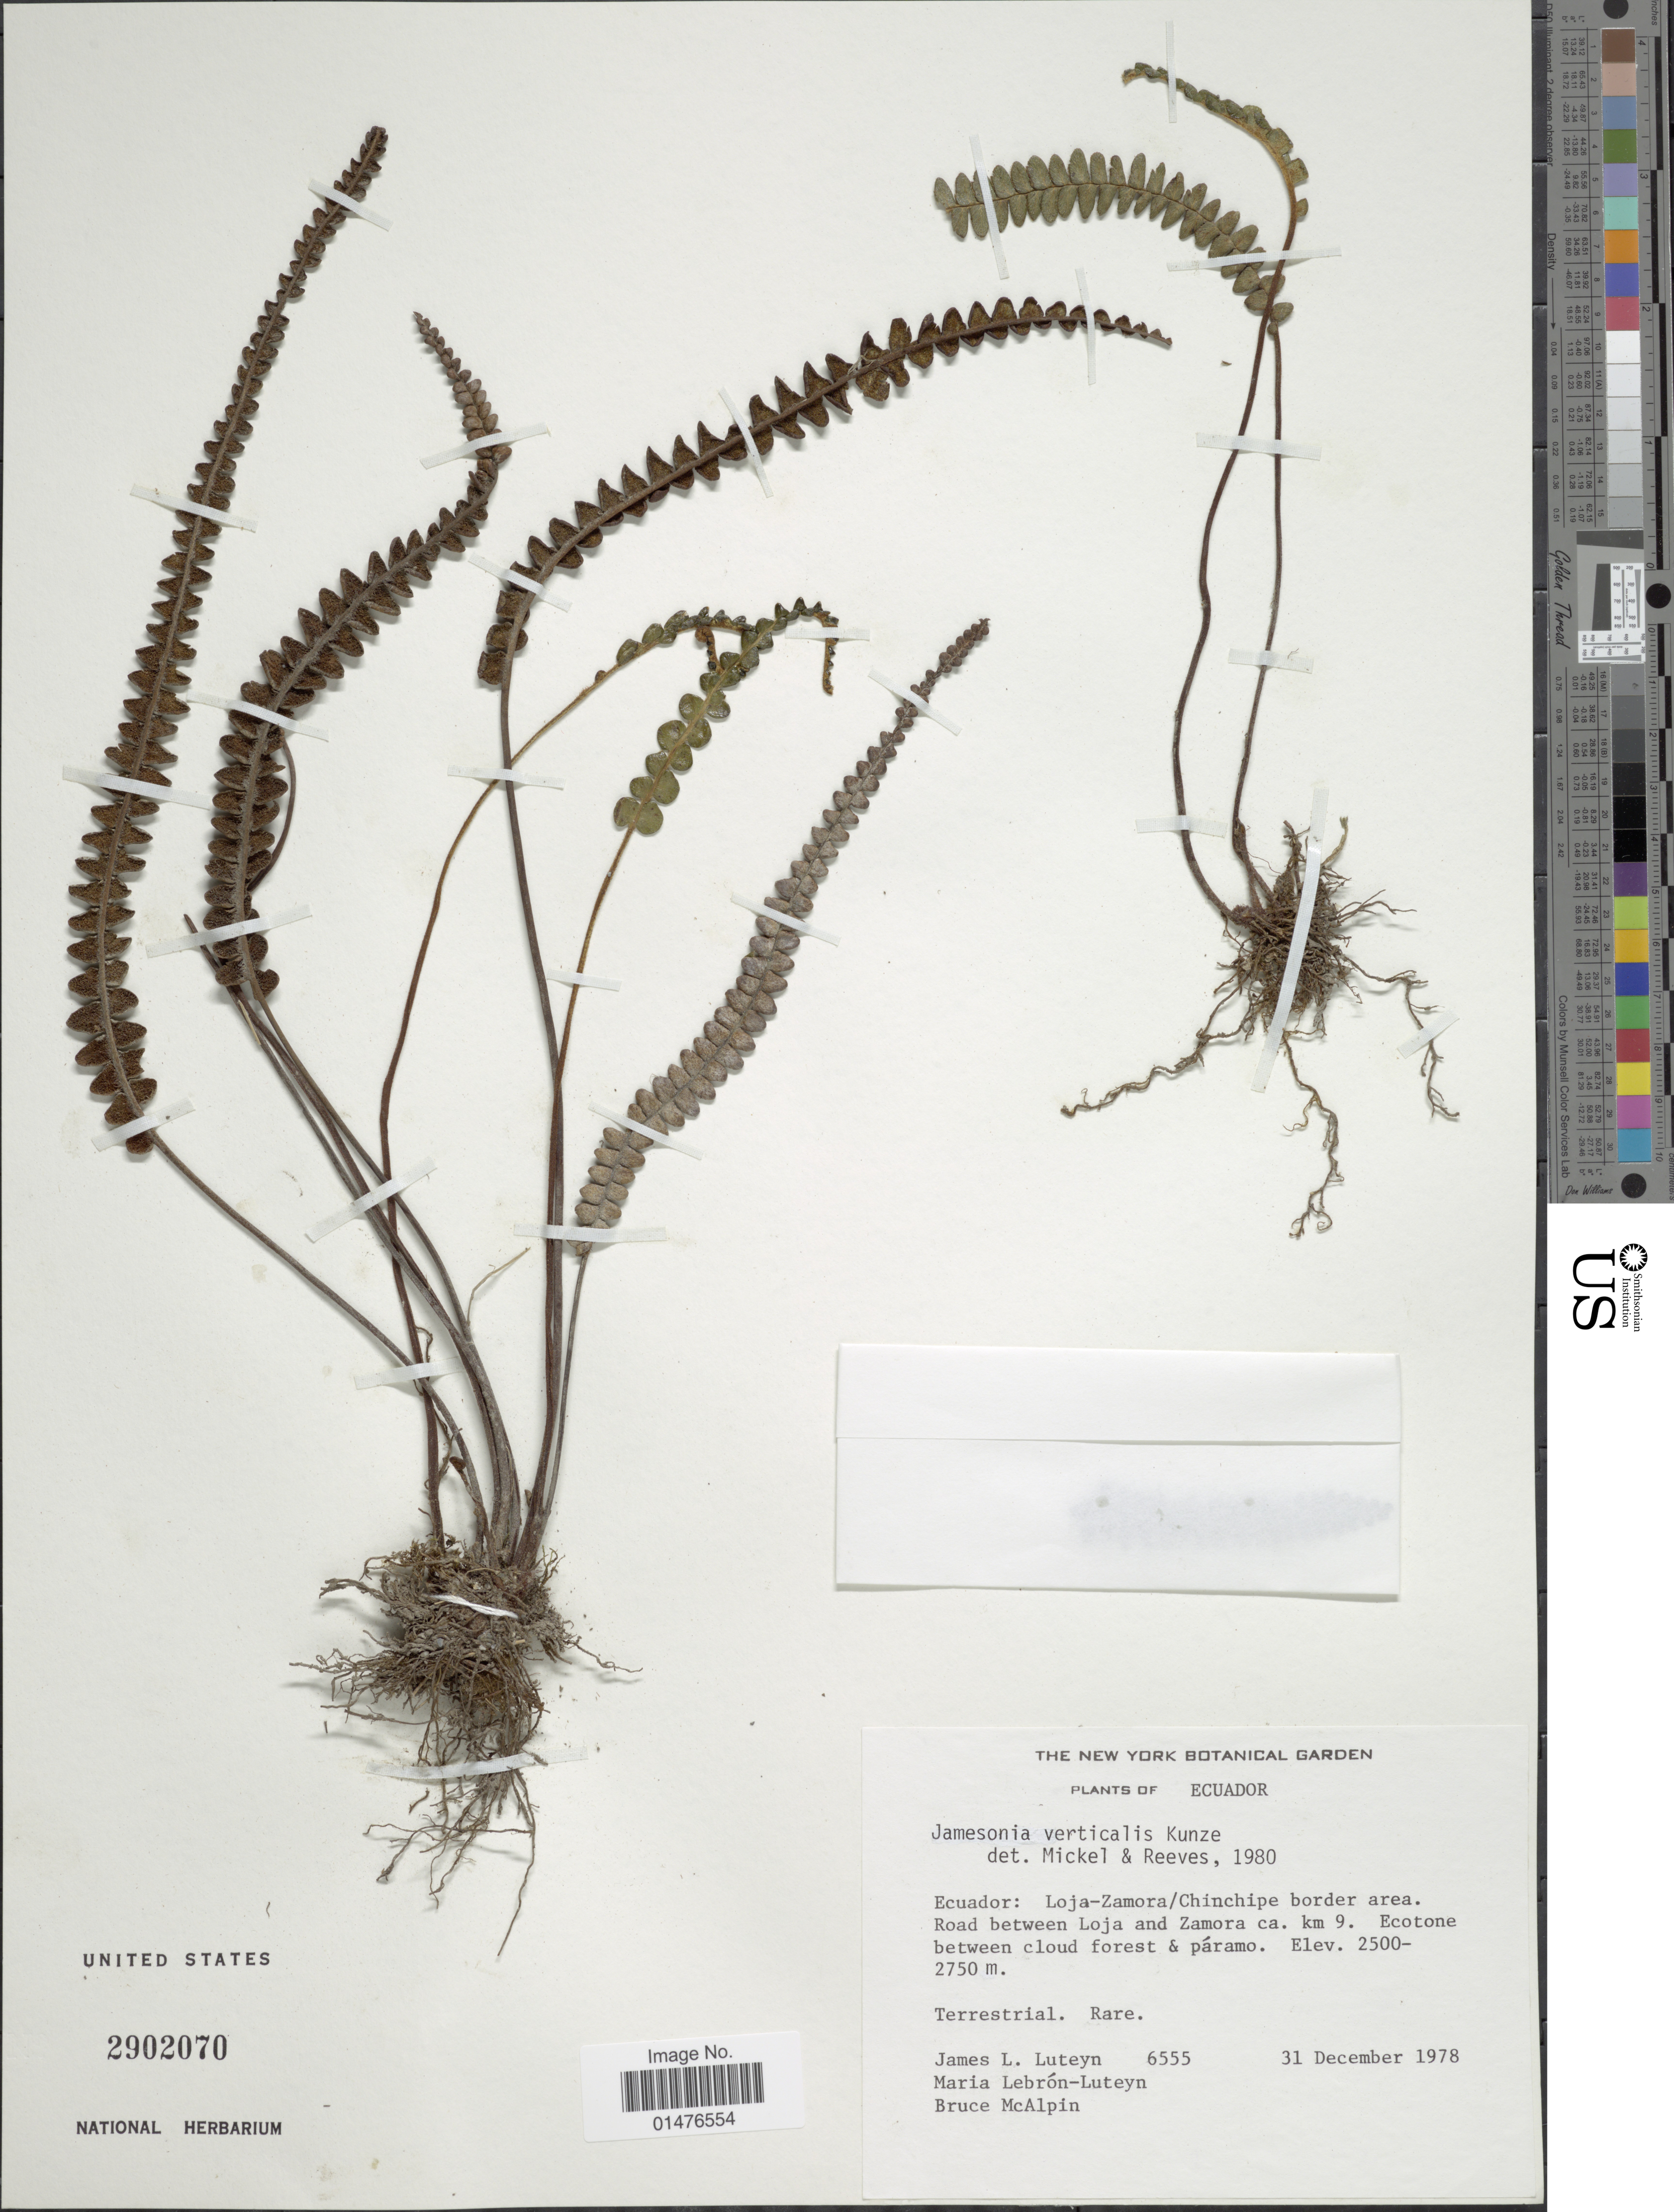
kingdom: Plantae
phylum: Tracheophyta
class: Polypodiopsida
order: Polypodiales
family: Pteridaceae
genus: Jamesonia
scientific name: Jamesonia verticalis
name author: Kunze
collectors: J. L. Luteyn, M. L. Lebrón-Luteyn & B. McAlpin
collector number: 6555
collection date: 1978-12-31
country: Ecuador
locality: Loja-Zamora-Chinchipe border area. Road between Loja and zamora ca, km 9. Ecotone between cloud forest & Páramo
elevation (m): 2500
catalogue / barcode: US 2902070